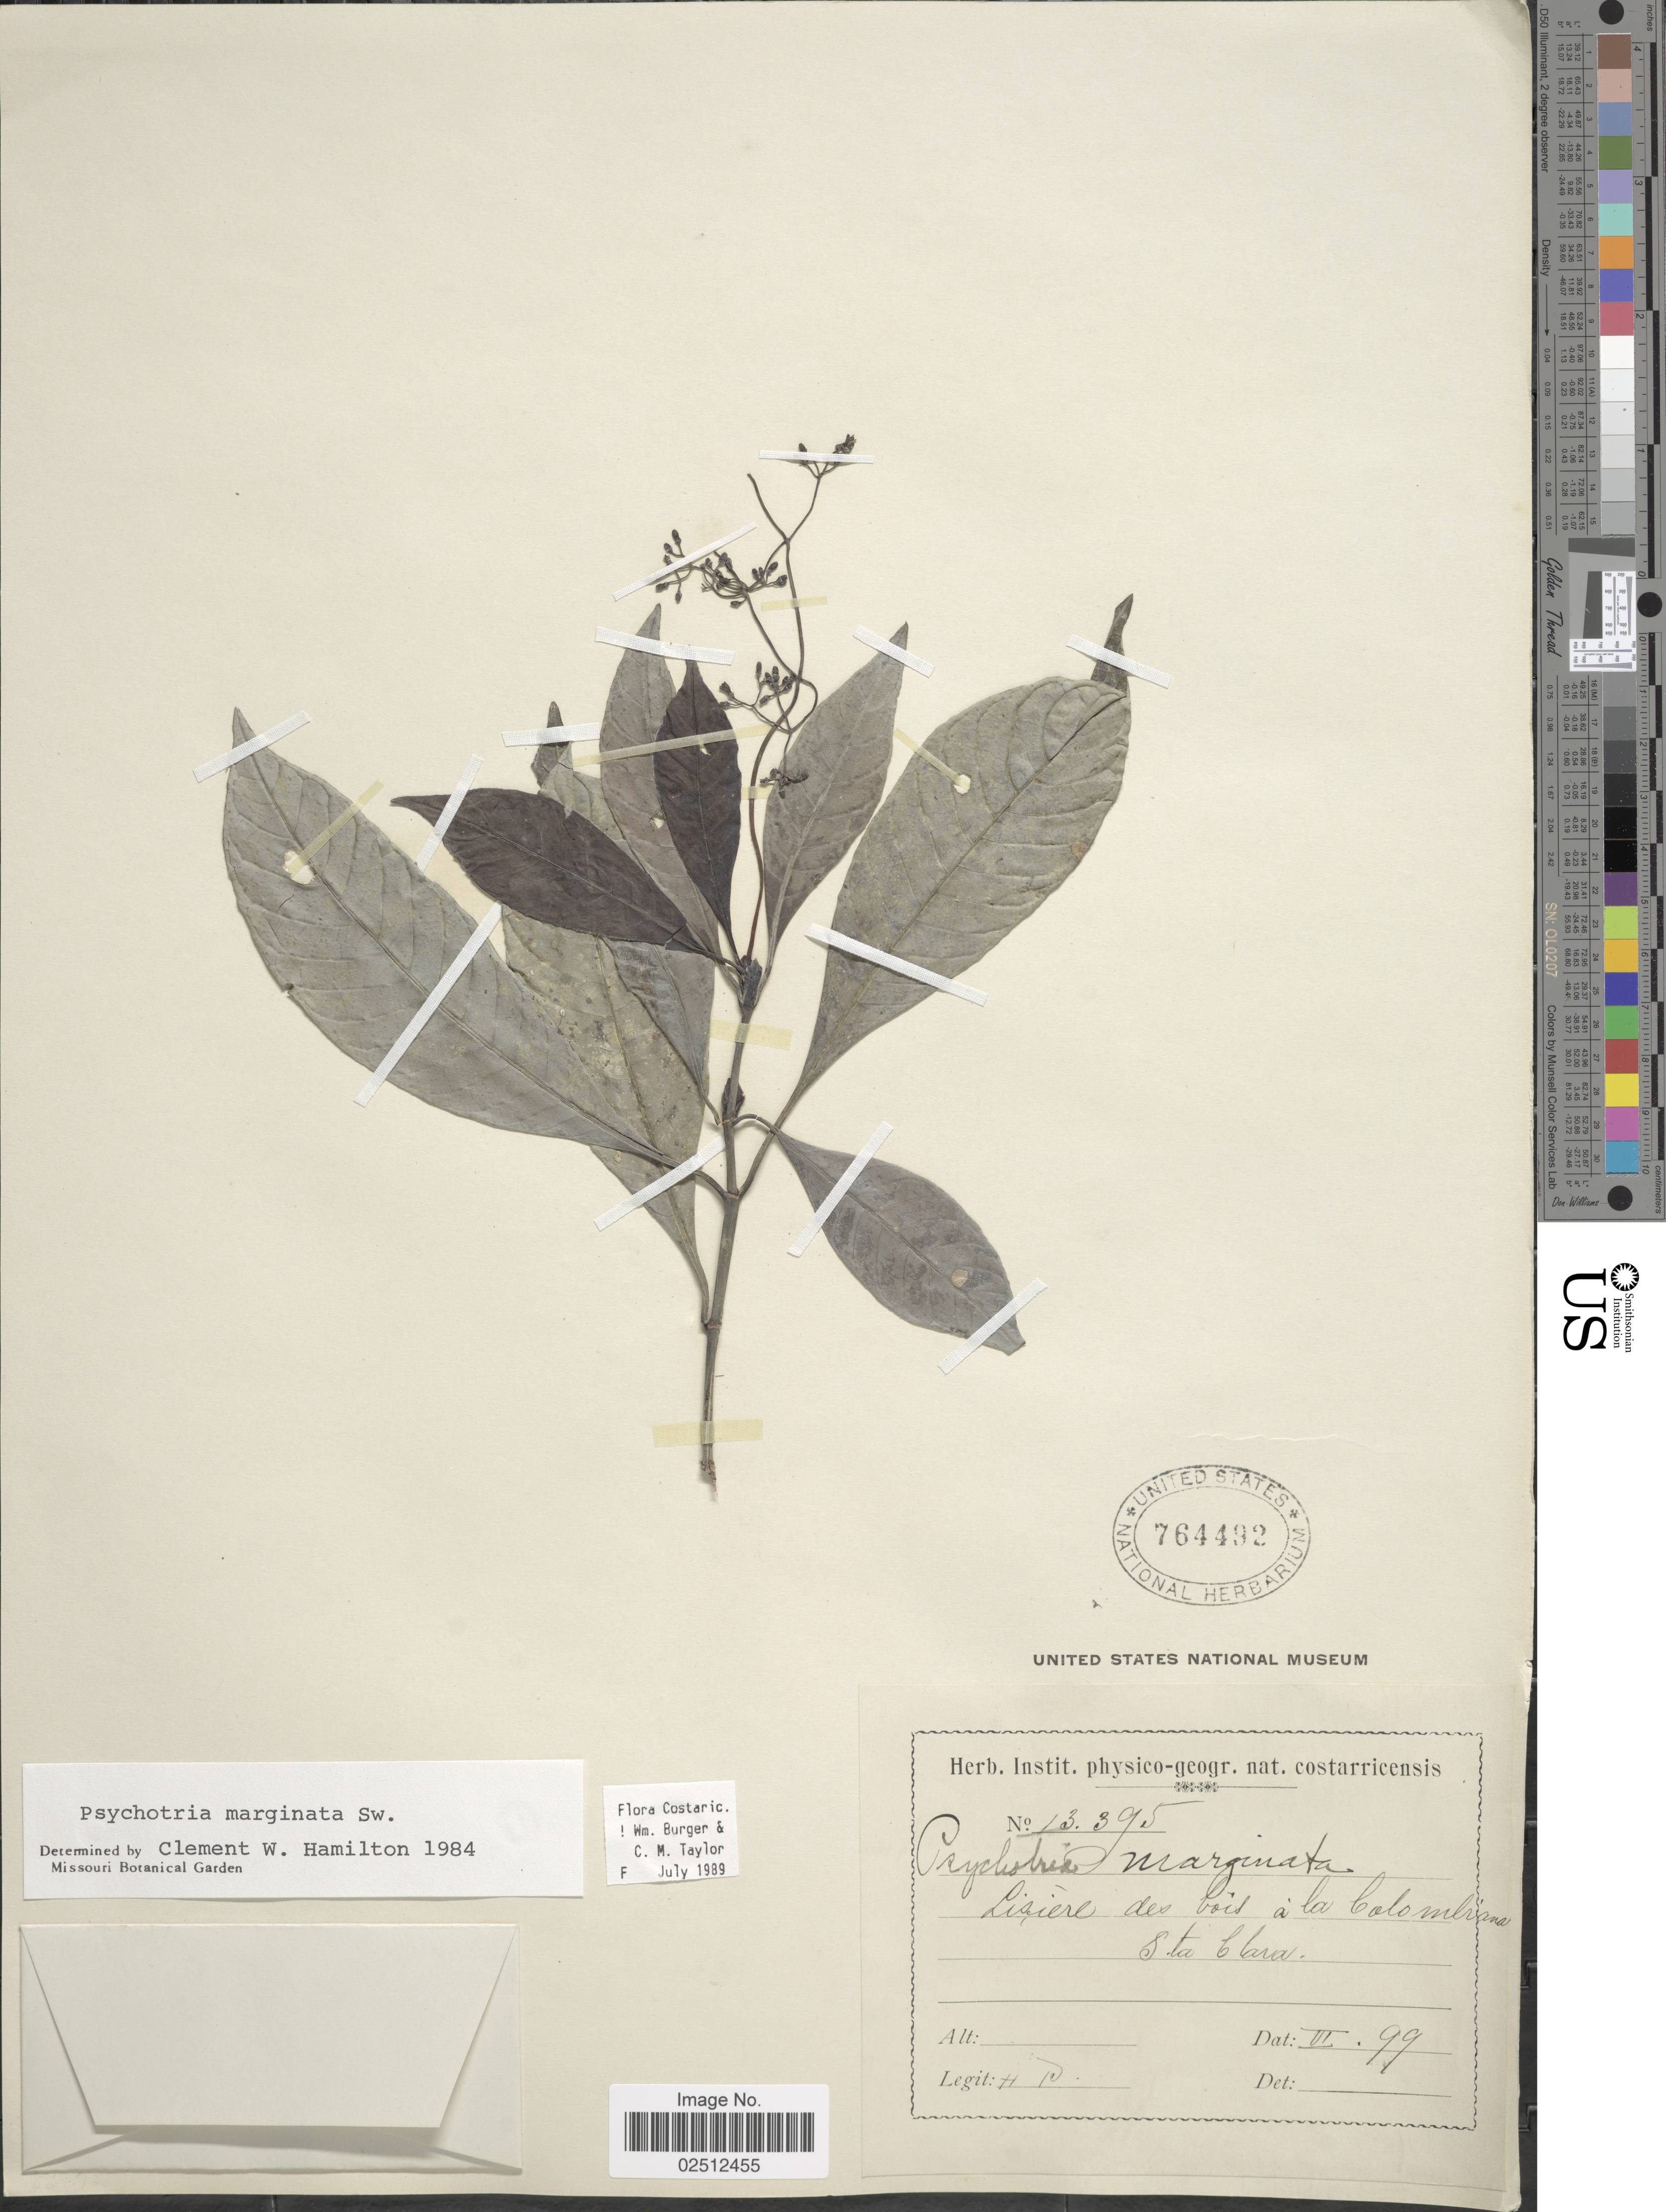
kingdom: Plantae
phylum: Tracheophyta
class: Magnoliopsida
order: Gentianales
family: Rubiaceae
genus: Psychotria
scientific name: Psychotria marginata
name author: Sw.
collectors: H. P.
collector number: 13395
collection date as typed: Transcribed d/m/y: /6/99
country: Costa Rica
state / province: Limón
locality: Lisiere des bois a la Colombiana, Sta. Clara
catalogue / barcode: US 764492